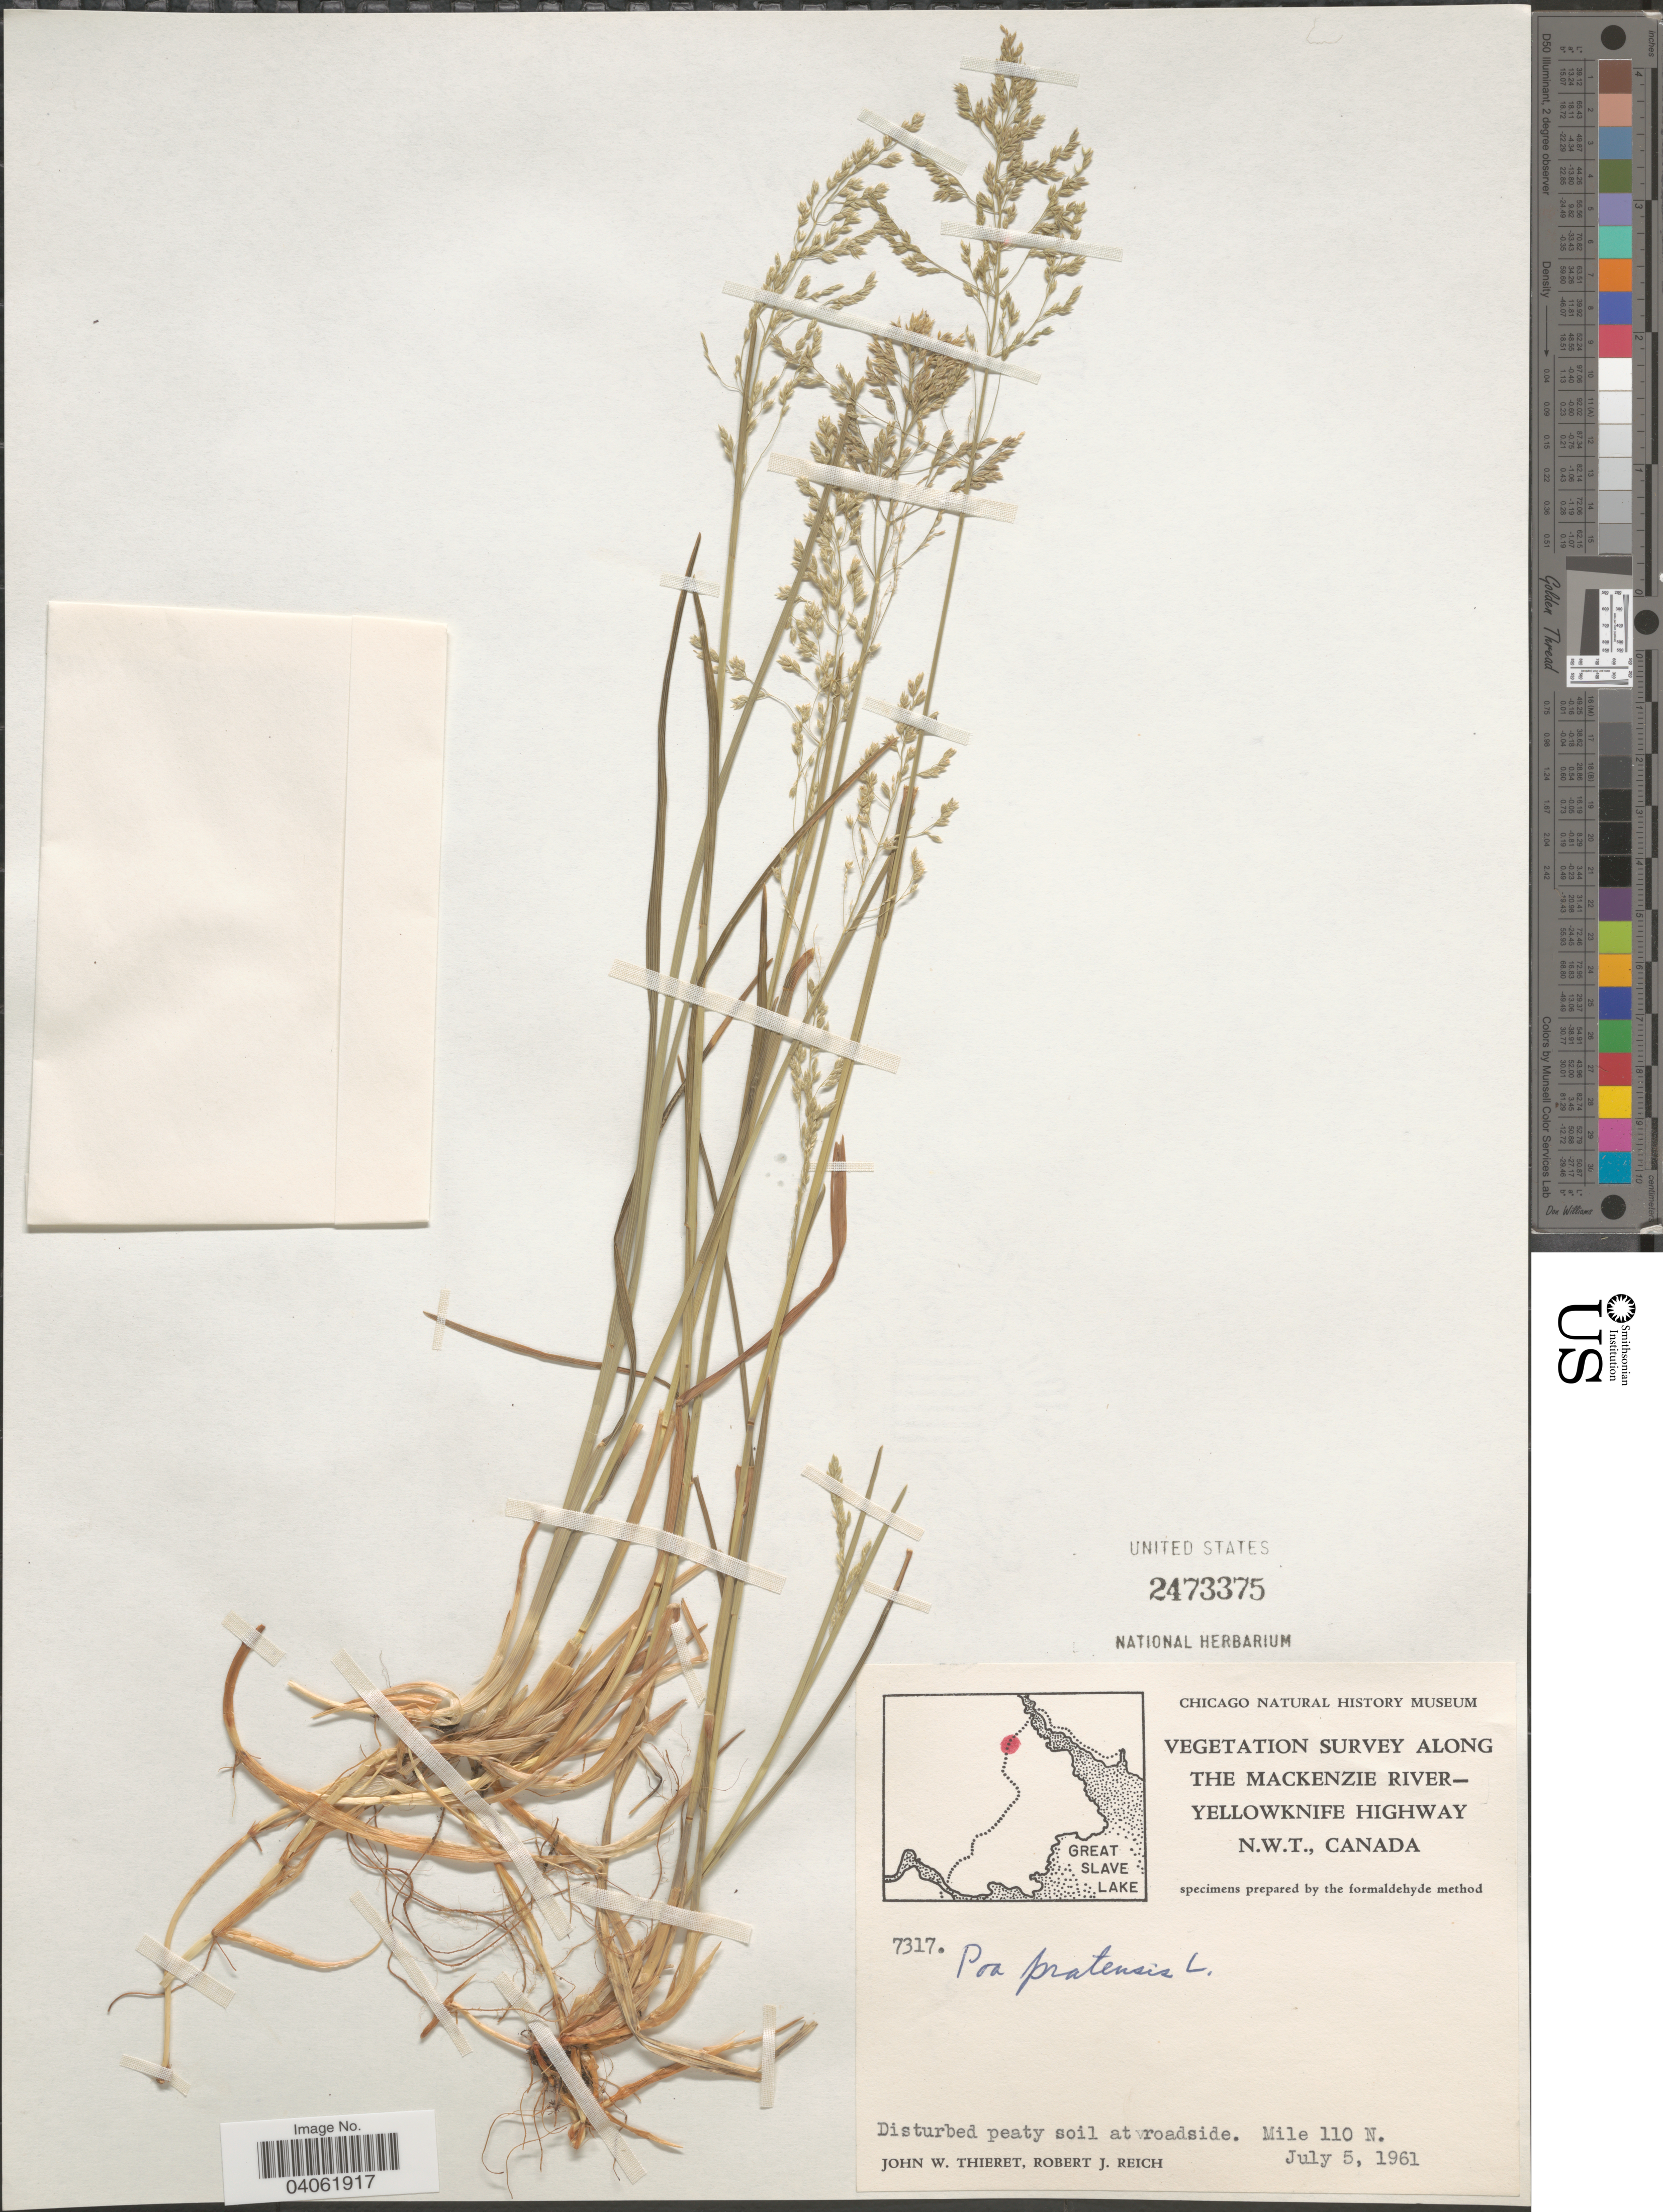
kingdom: Plantae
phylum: Tracheophyta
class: Liliopsida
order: Poales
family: Poaceae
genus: Poa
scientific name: Poa pratensis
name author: L.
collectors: J. W. Thieret & R. Reich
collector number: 7317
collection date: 1961-07-05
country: Canada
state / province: Northwest Territories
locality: Along the Mackenzie River-Yellowknife Highway. N.W.T. Mile 110 N.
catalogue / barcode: US 2473375